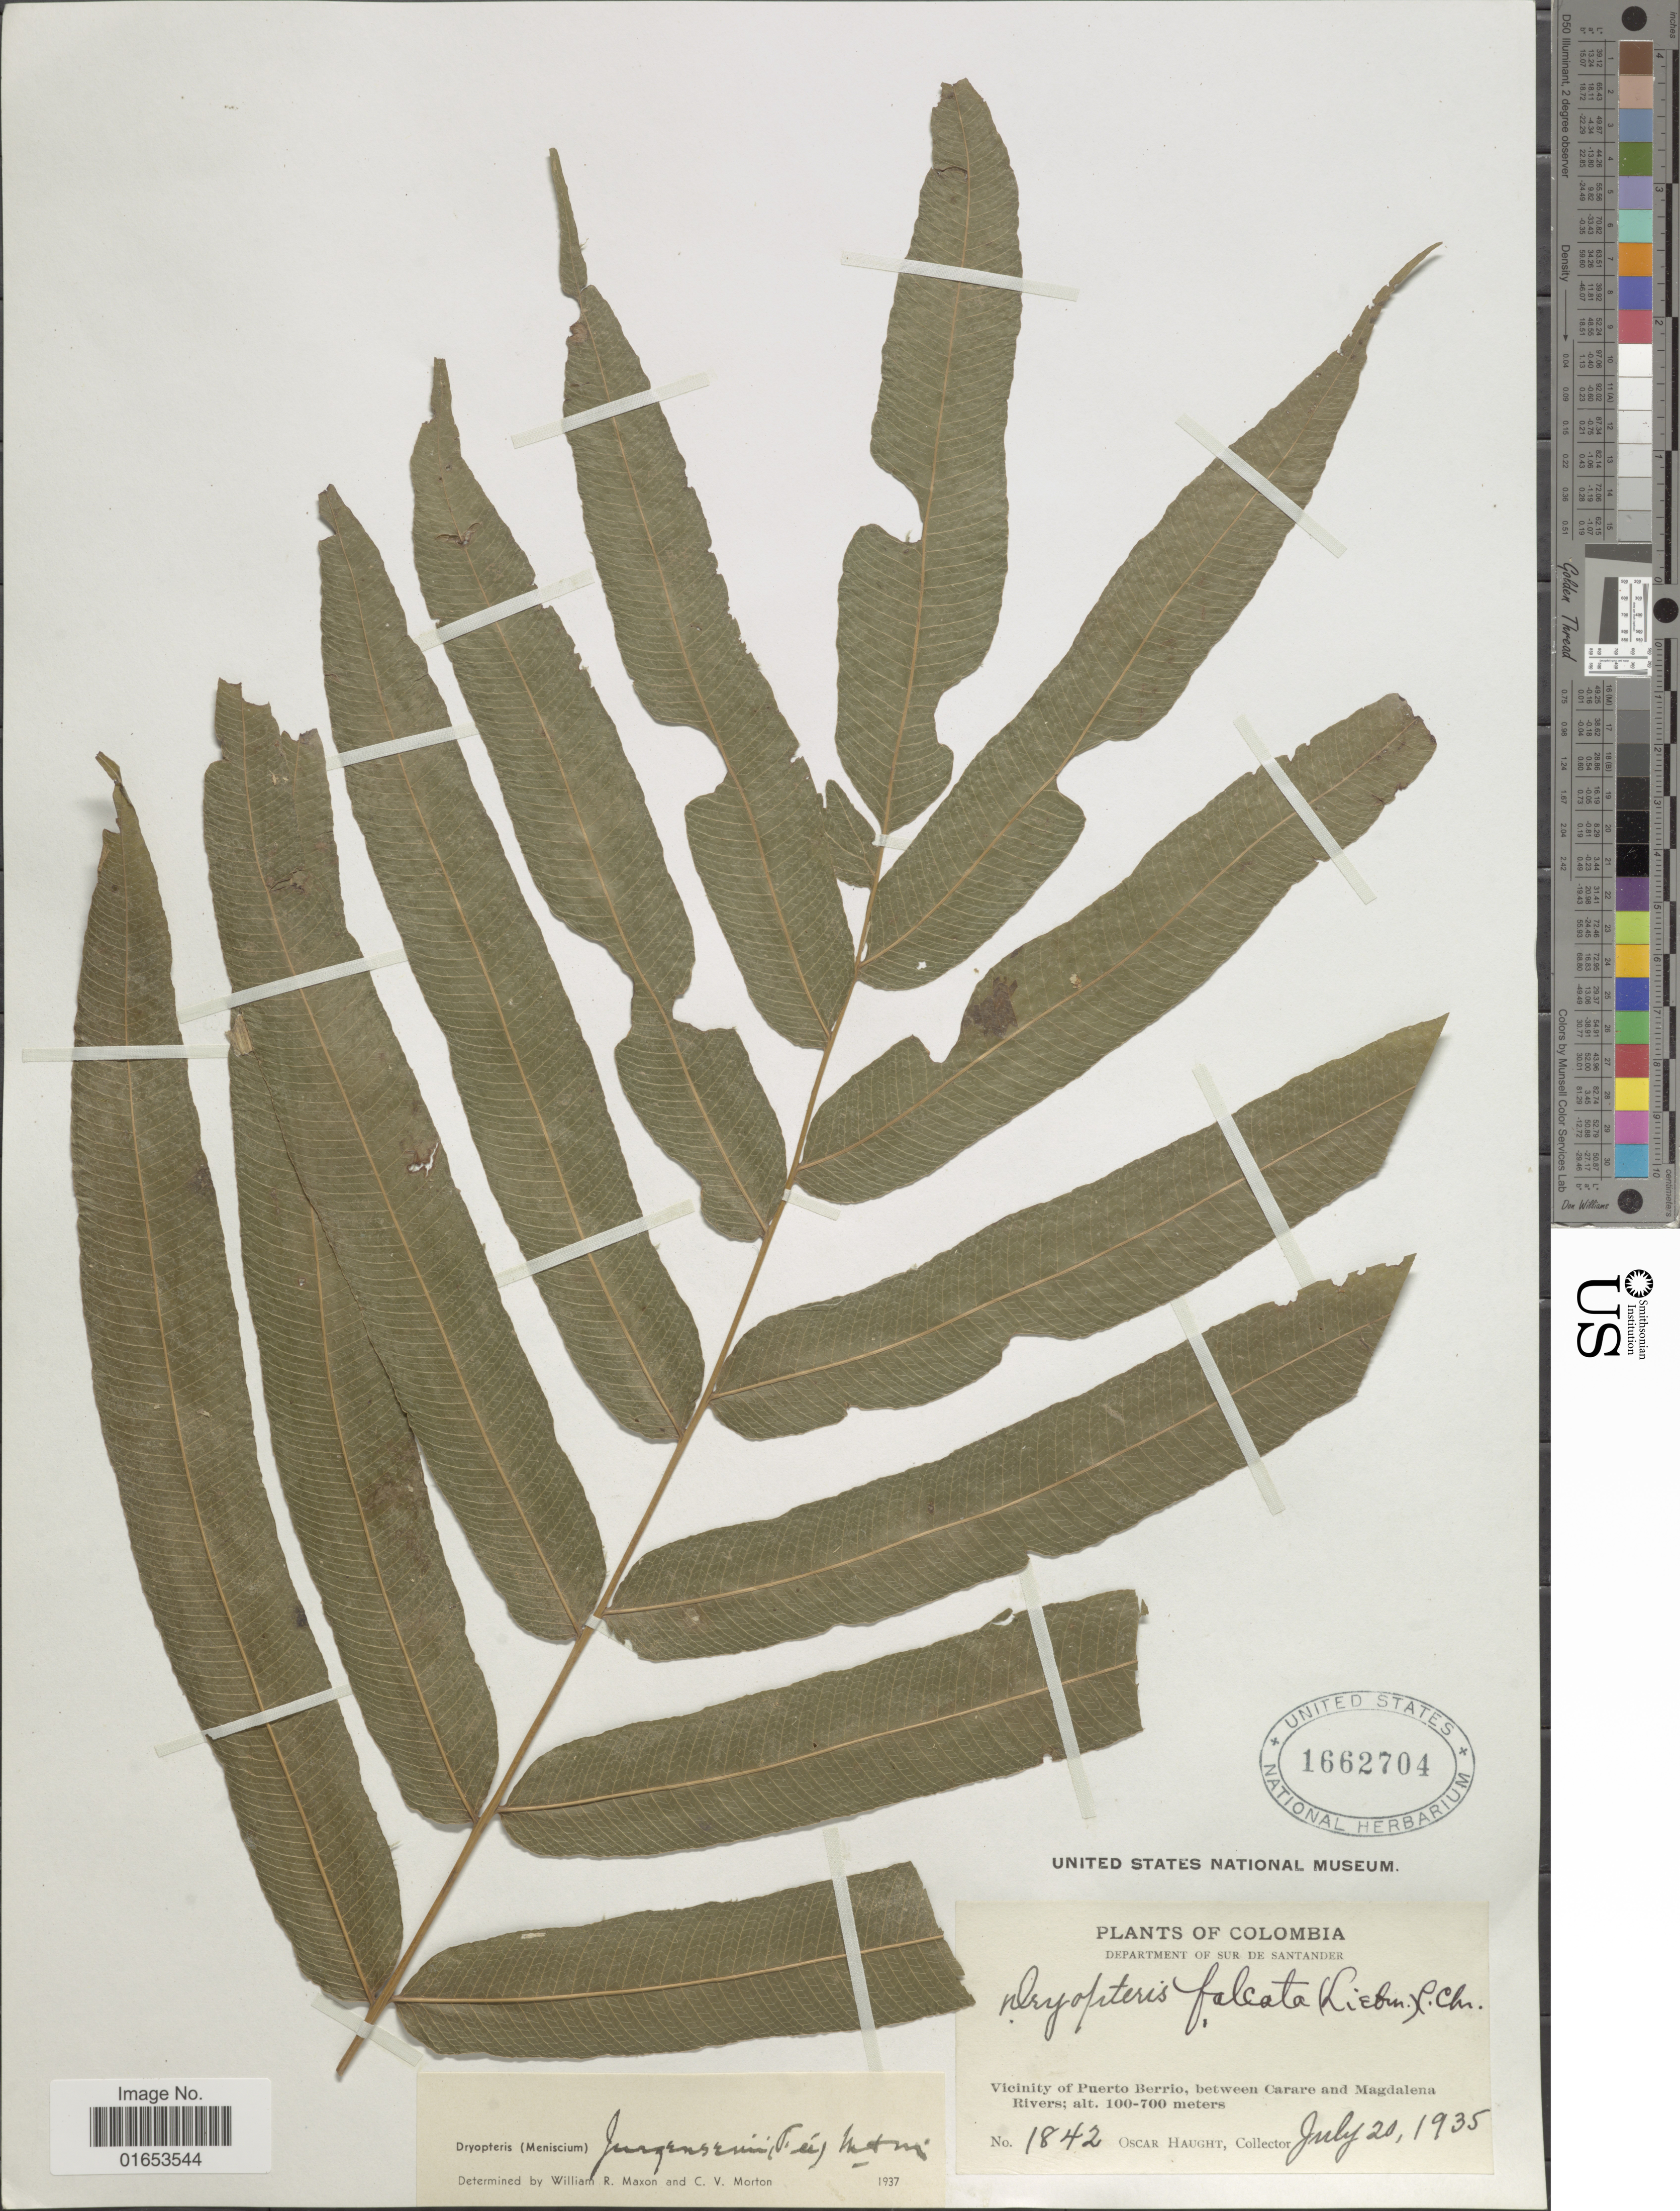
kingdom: Plantae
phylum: Tracheophyta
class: Polypodiopsida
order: Polypodiales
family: Thelypteridaceae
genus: Meniscium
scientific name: Meniscium falcatum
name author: Liebm.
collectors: O. Haught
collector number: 1842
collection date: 1935-07-20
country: Colombia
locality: Department Sur de Santander. Vicinity of Puerto Berrio, between Carare and Magdalena Rivers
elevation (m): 100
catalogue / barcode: US 1662704